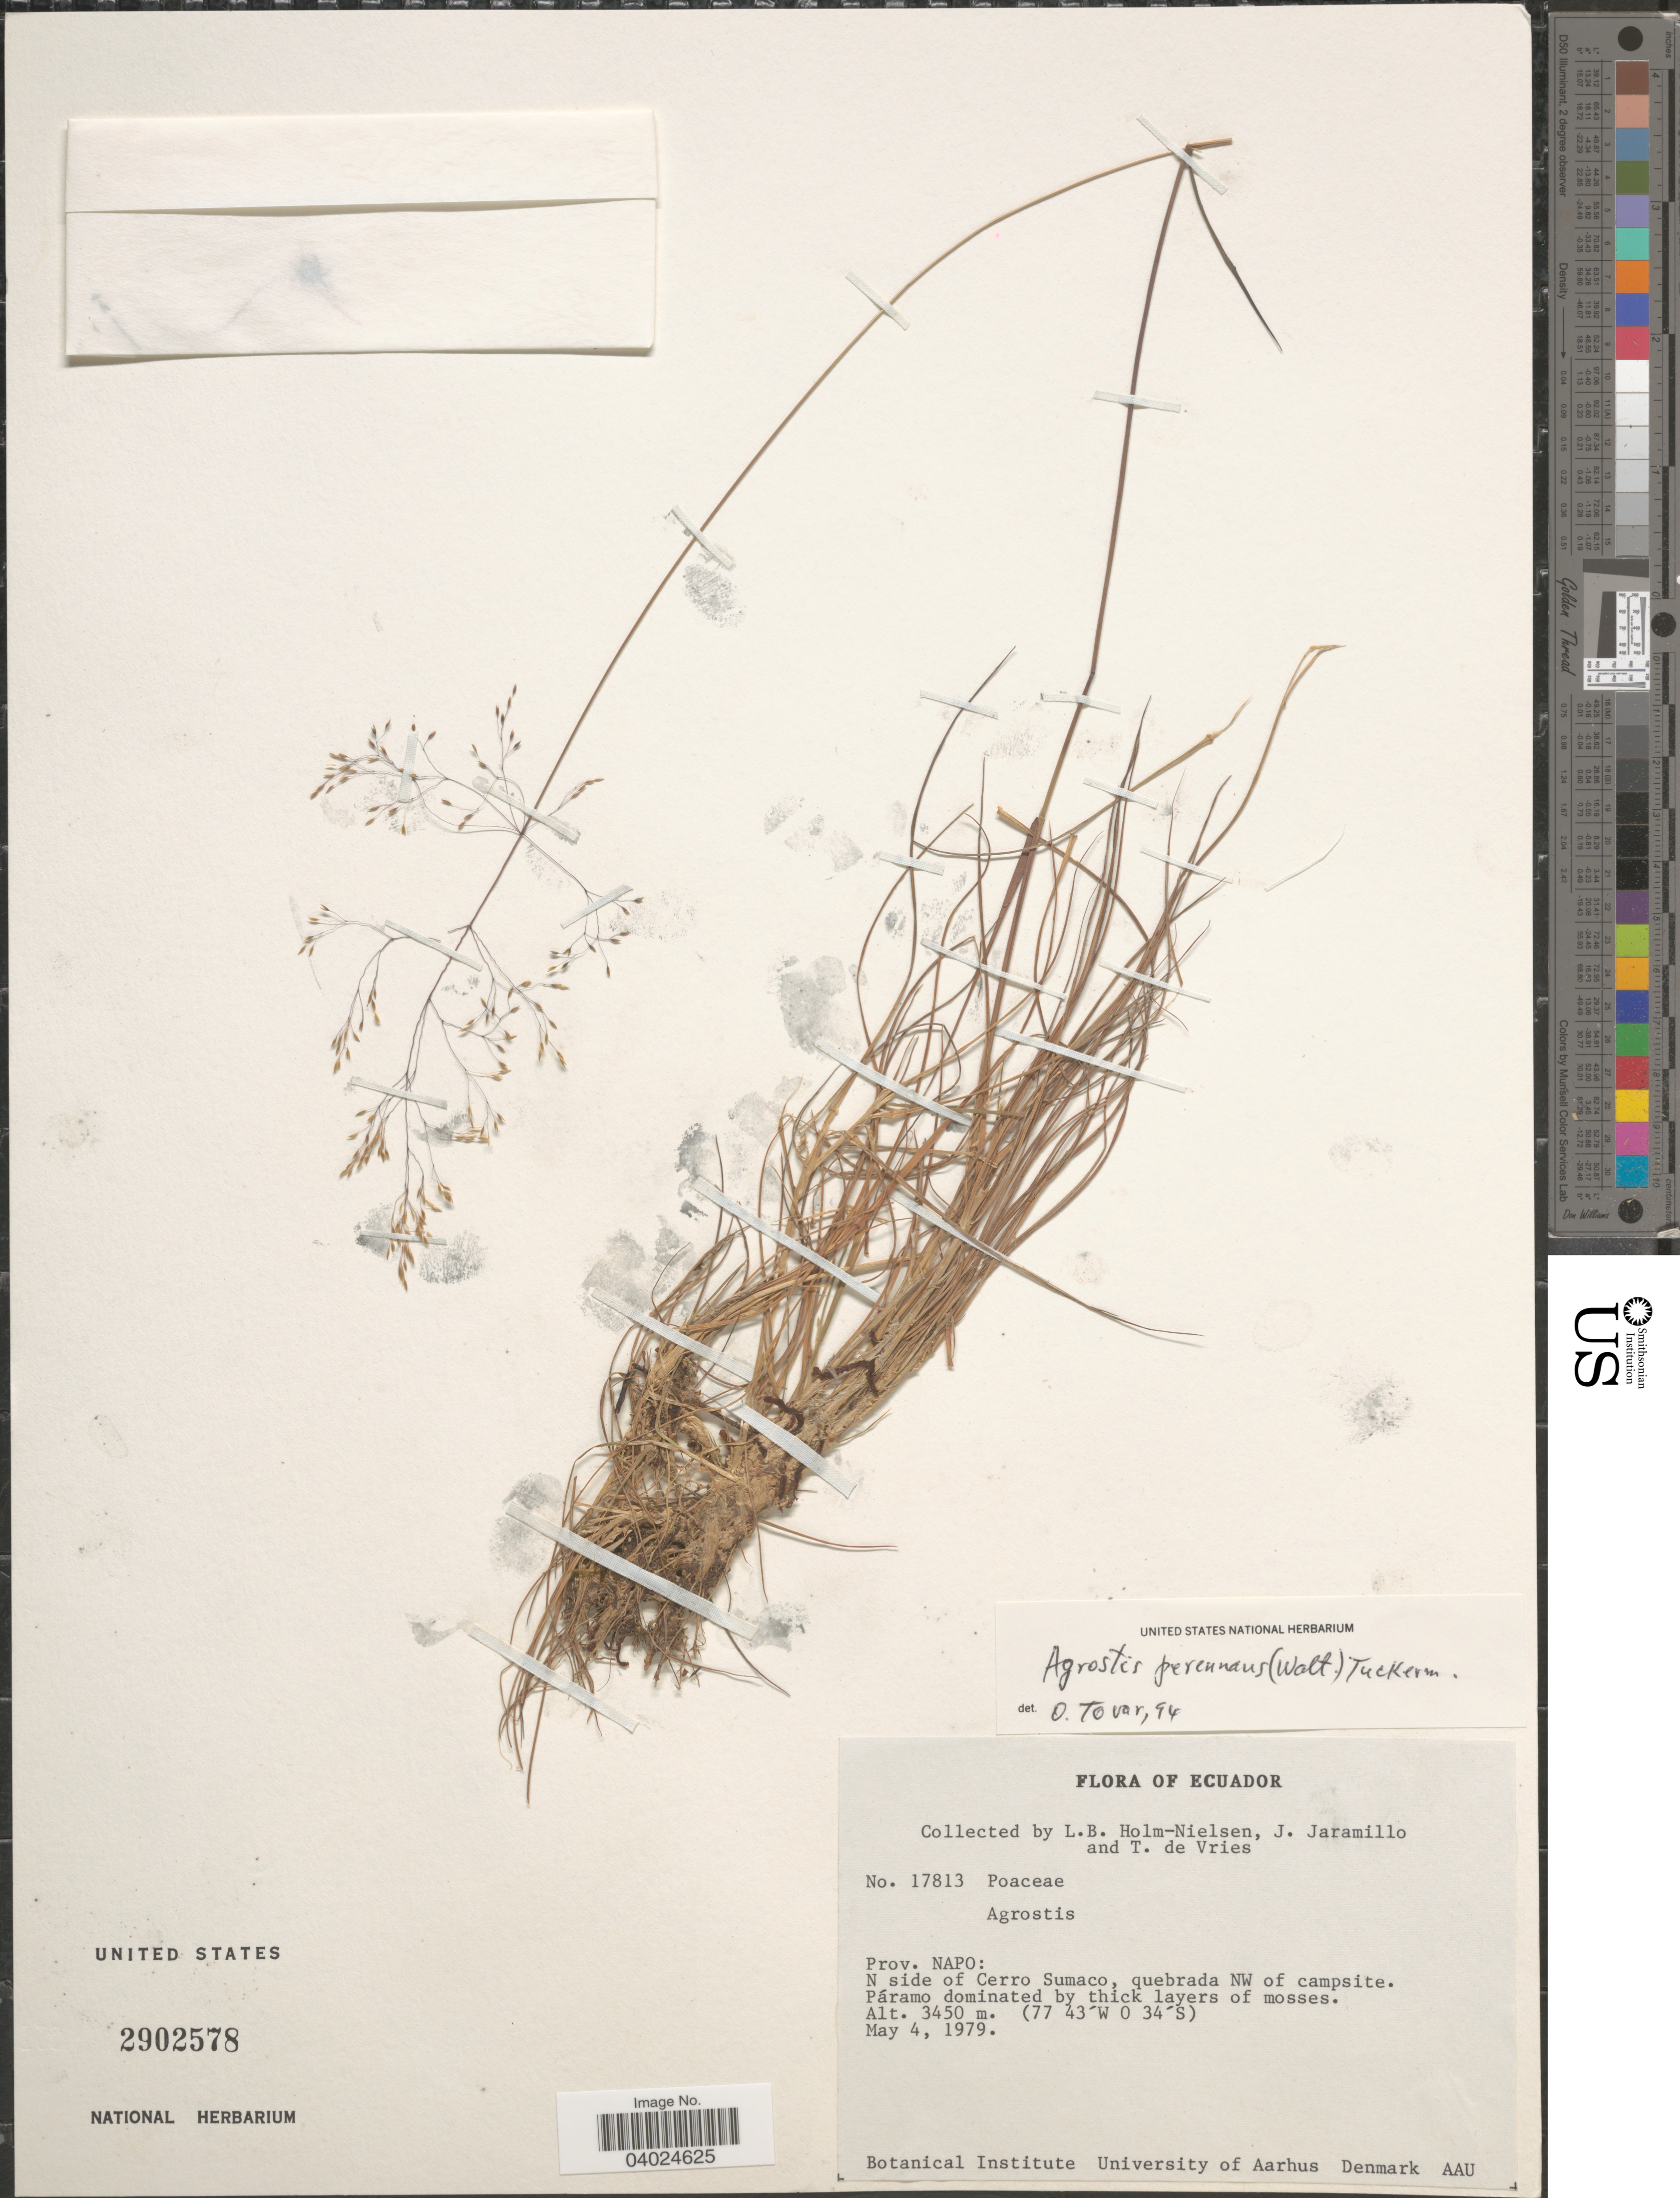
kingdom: Plantae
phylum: Tracheophyta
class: Liliopsida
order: Poales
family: Poaceae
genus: Agrostis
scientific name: Agrostis perennans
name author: (Walter) Tuck.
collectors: L. B. Holm-Nielsen, J. Jaramillo & T. de Vries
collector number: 17813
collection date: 1979-05-04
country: Ecuador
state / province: Napo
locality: N side of Cerro Sumaco, quebrada NW of campsite.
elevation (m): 3450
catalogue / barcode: US 2902578